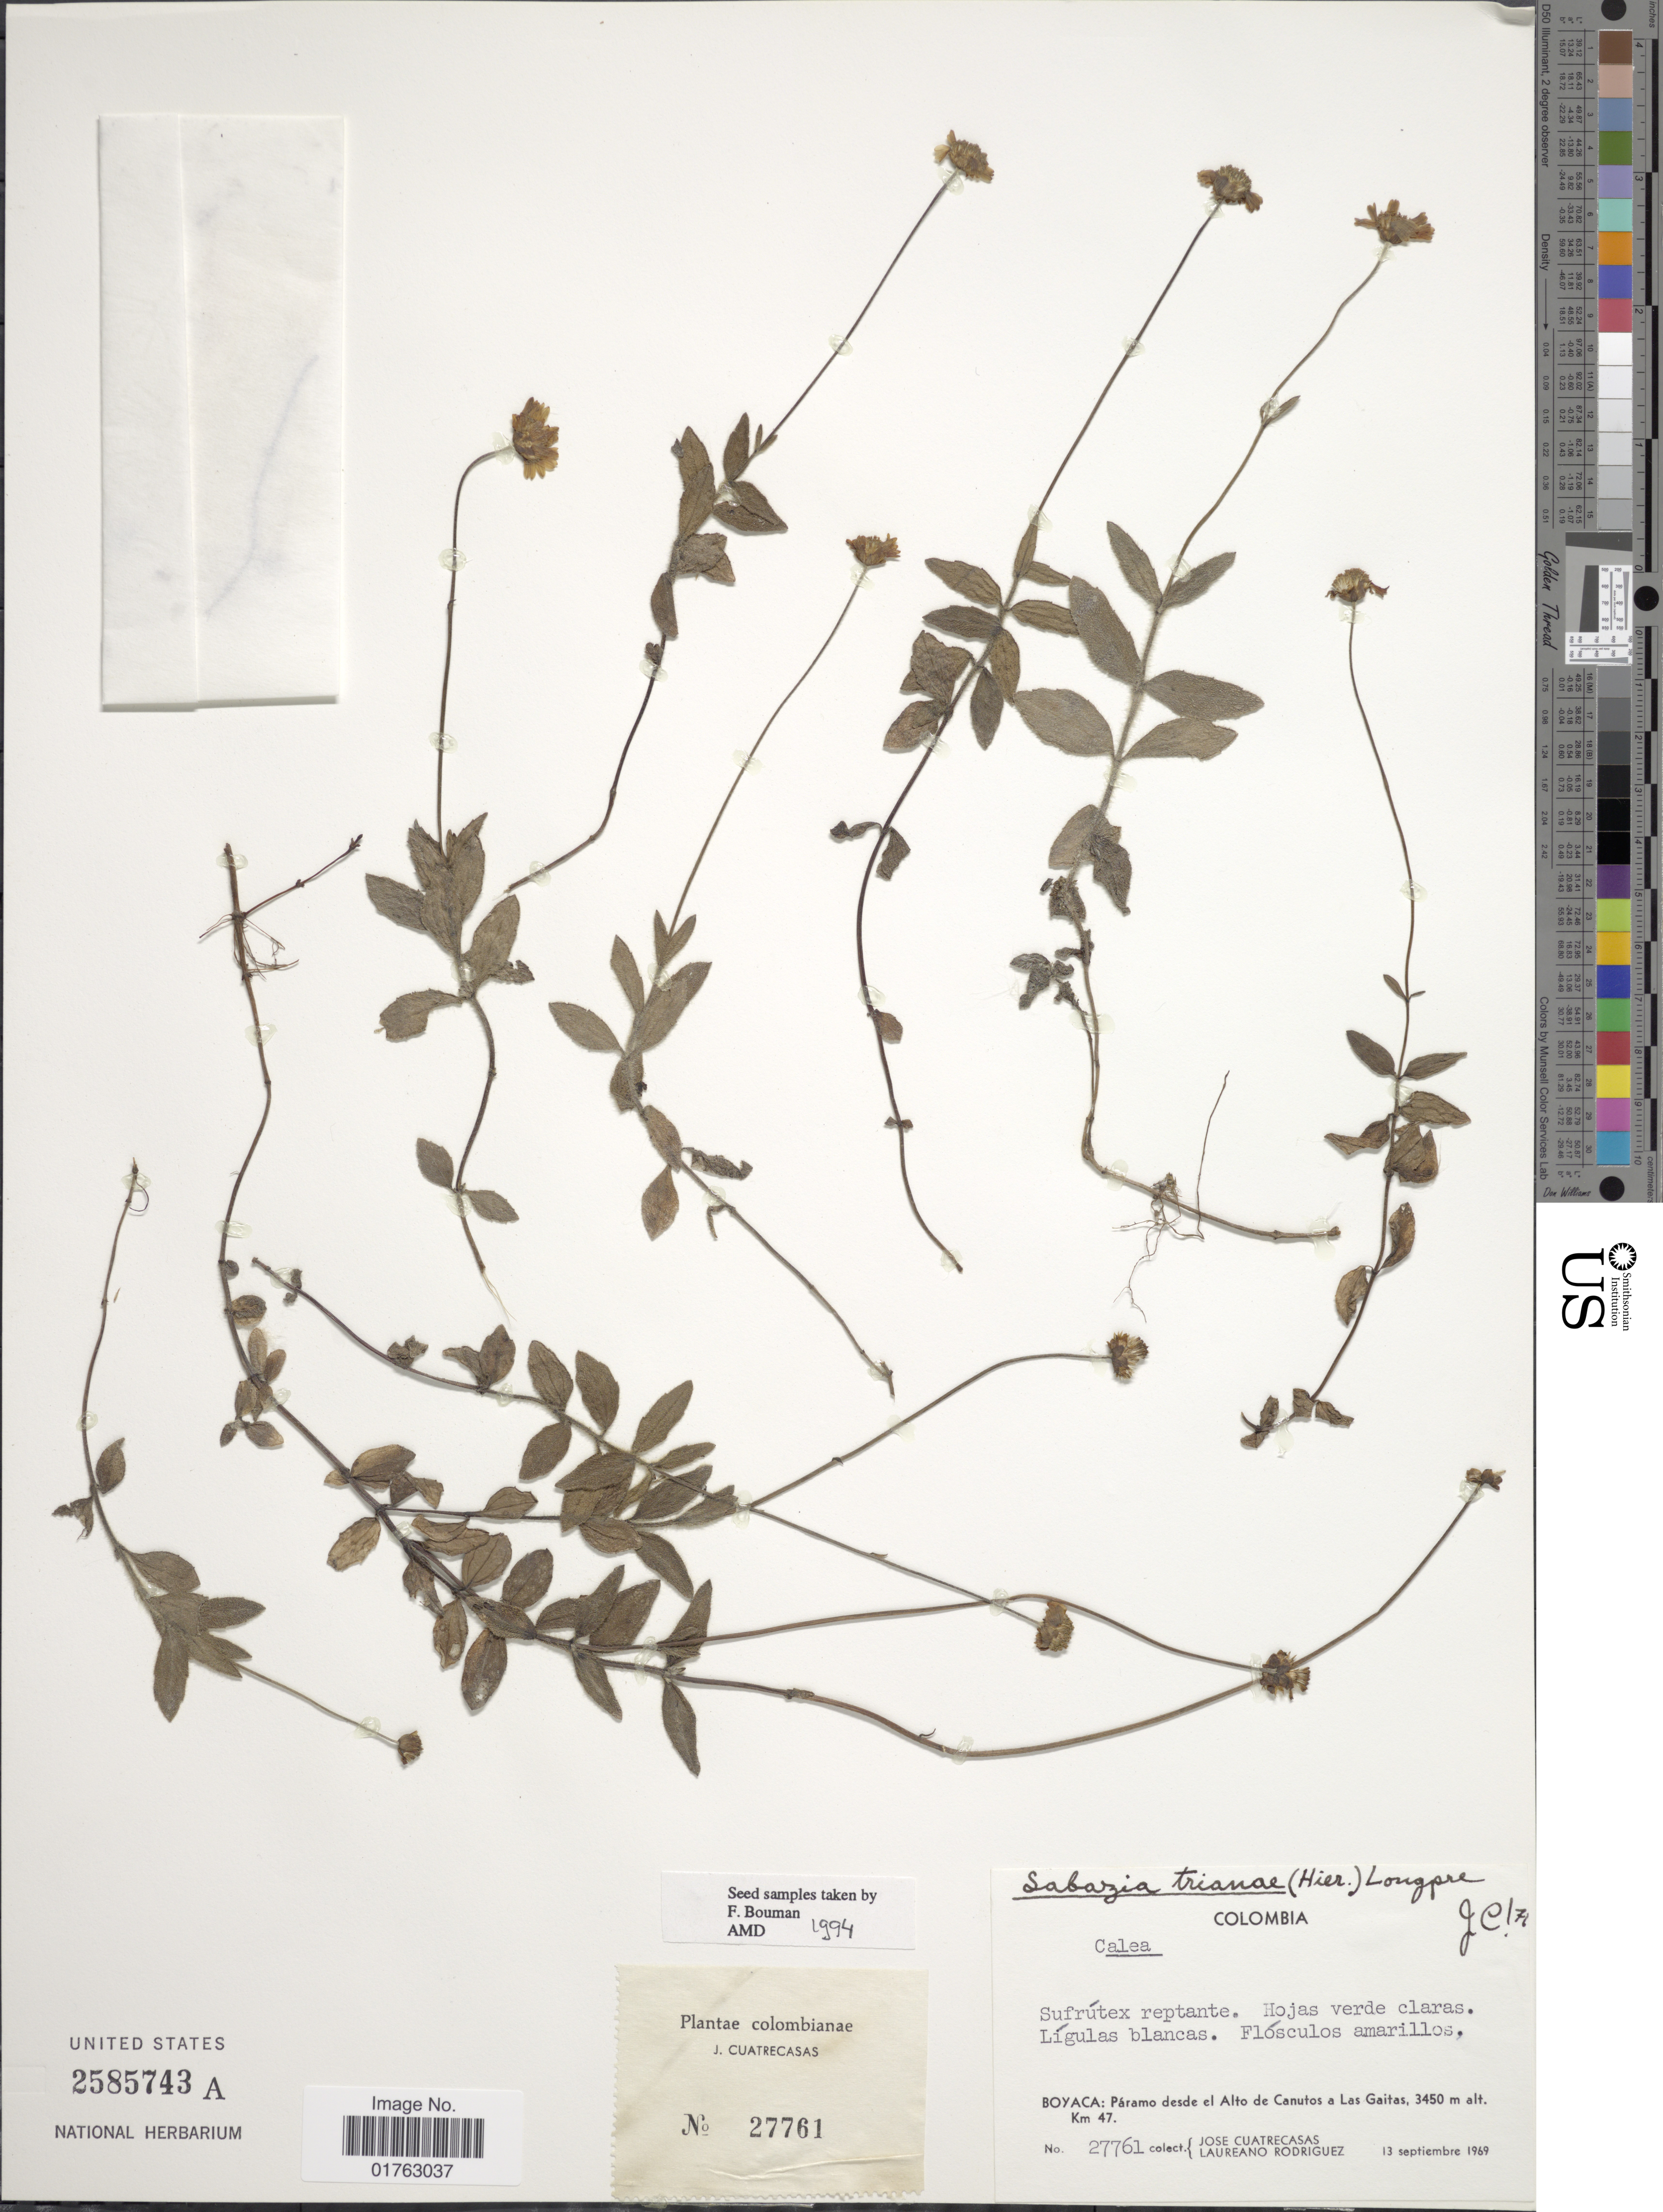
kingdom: Plantae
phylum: Tracheophyta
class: Magnoliopsida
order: Asterales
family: Asteraceae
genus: Sabazia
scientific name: Sabazia trianae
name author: (Hieron.) Longpre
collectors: J. Cuatrecasas & L. Rodriguez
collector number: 27761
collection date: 1969-09-13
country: Colombia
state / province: Boyacá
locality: Paramo desde el Alto de Canutos a Las Gaitas, Km 47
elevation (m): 3450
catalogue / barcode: US 2585743A